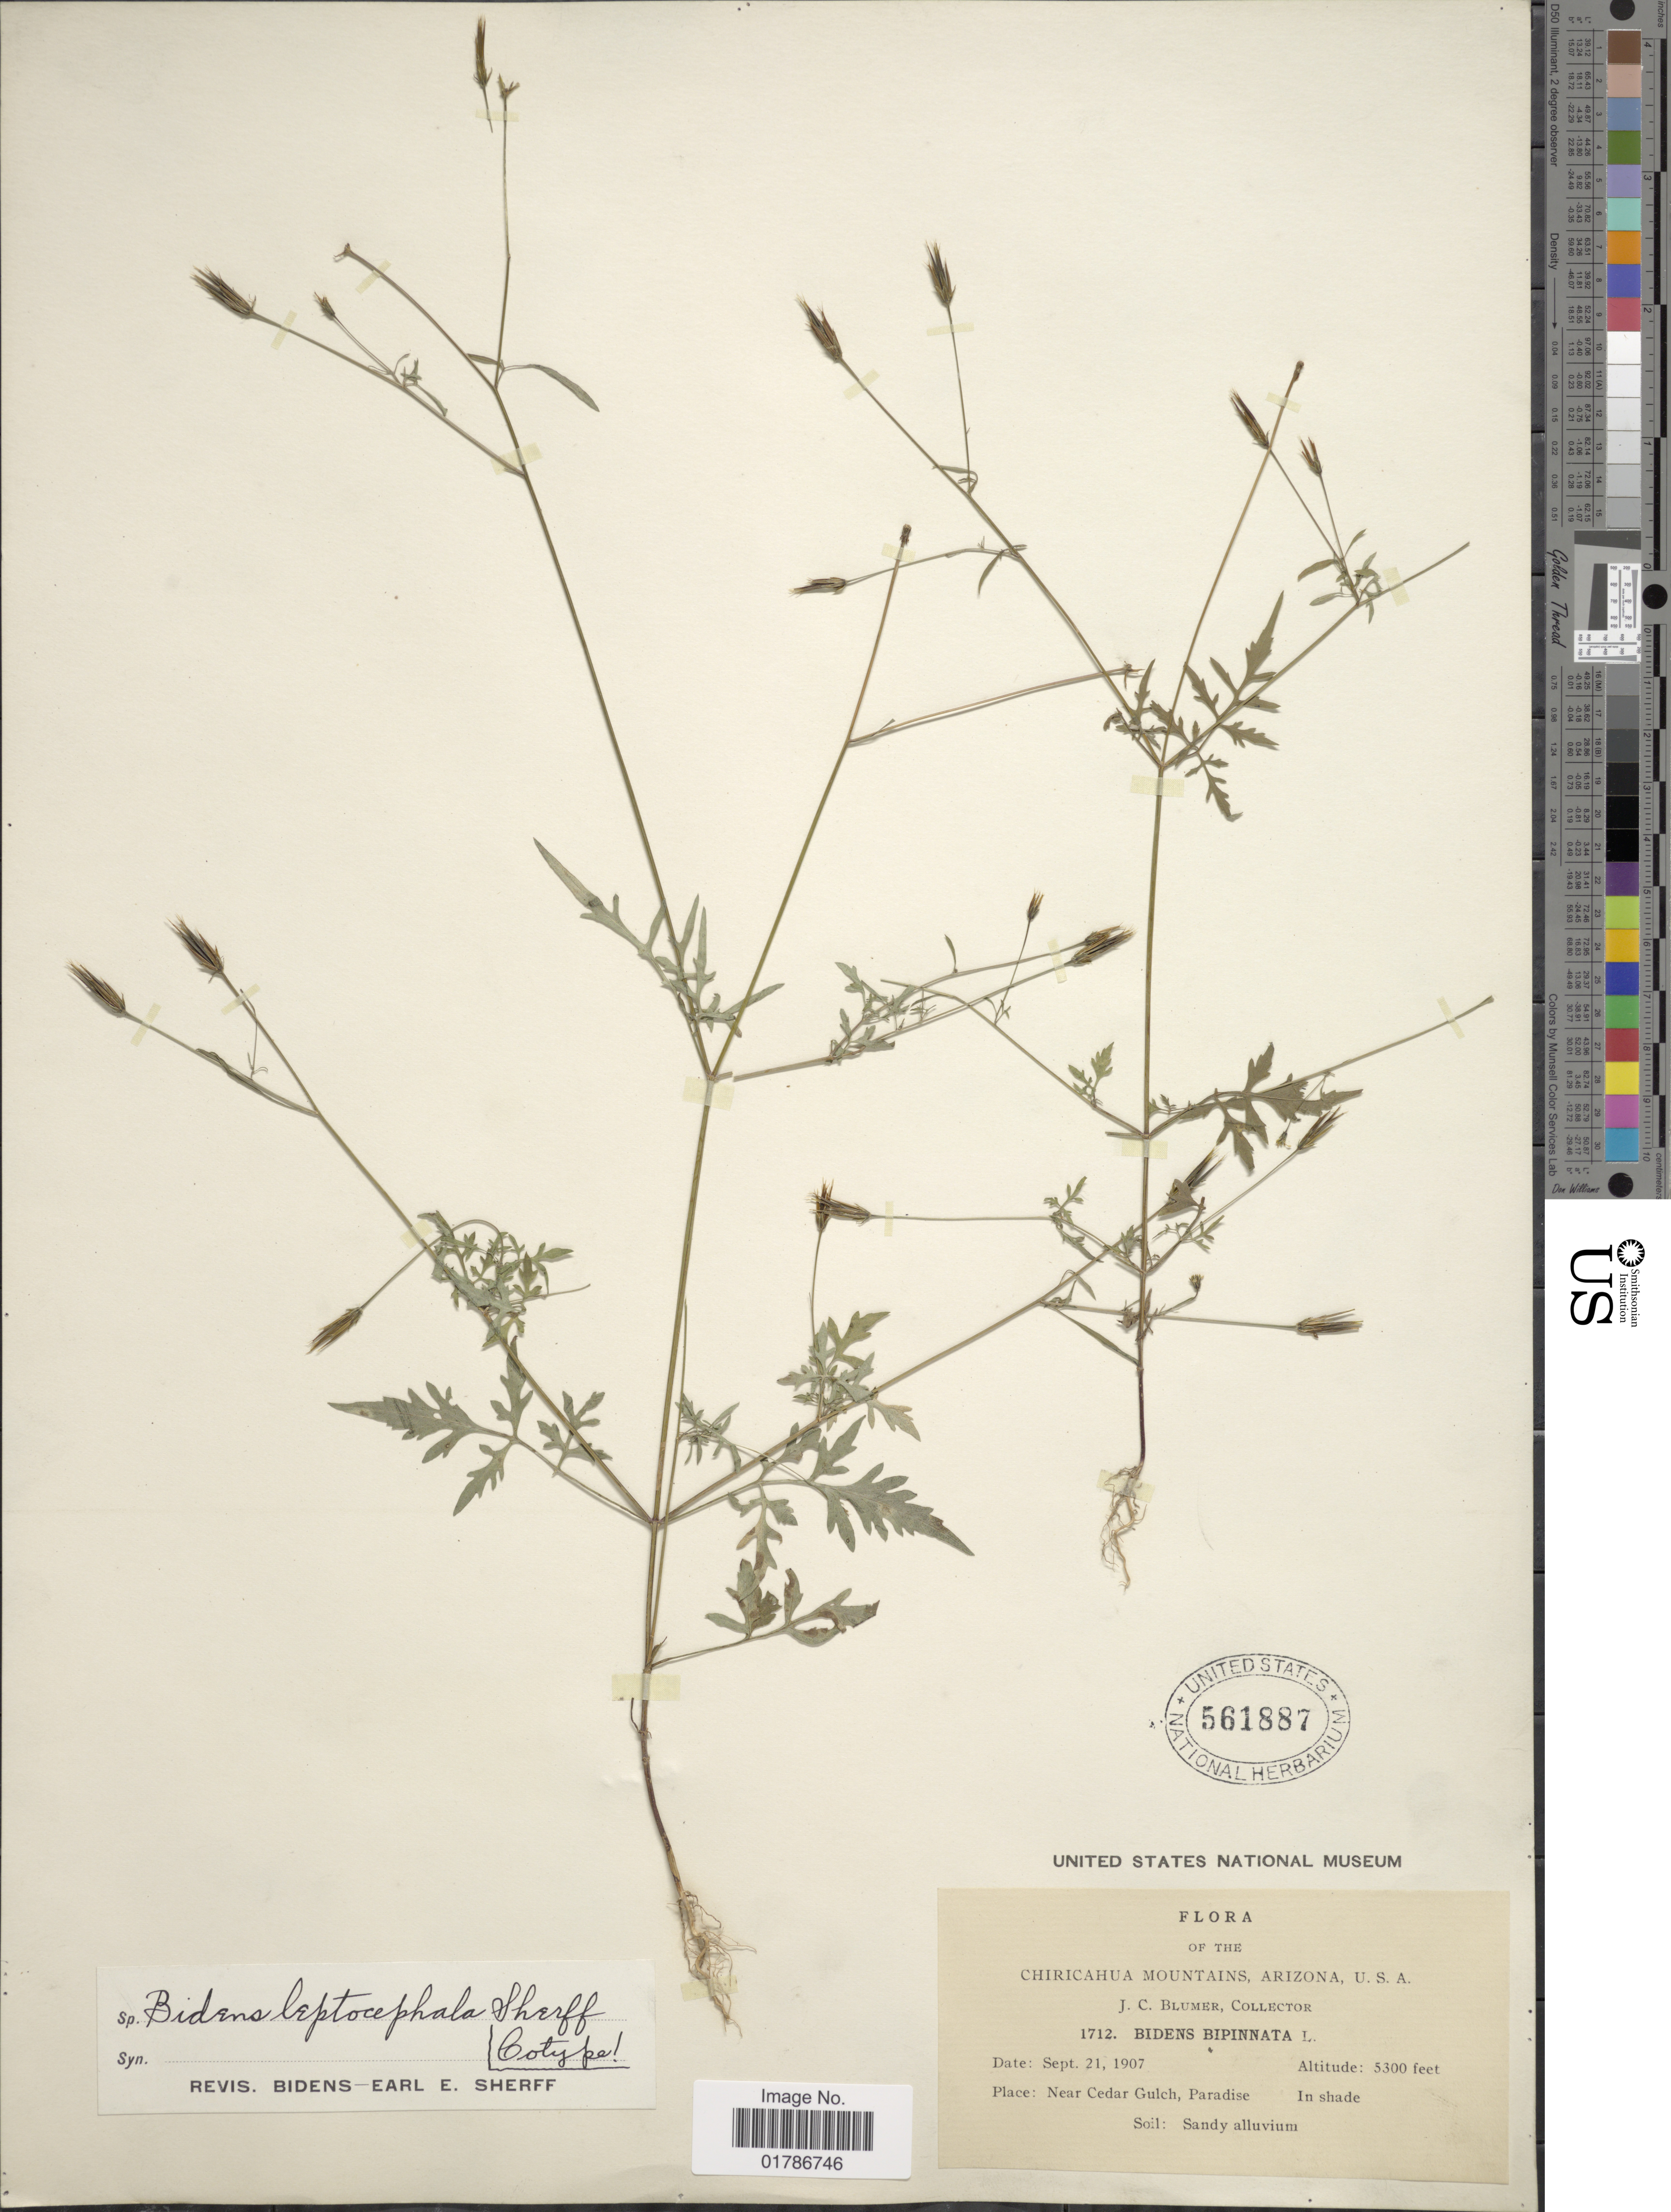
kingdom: Plantae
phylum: Tracheophyta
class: Magnoliopsida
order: Asterales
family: Asteraceae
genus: Bidens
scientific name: Bidens leptocephala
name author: Sherff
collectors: J. C. Blumer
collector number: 1712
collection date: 1907-09-21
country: United States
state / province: Arizona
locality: Chiricahua Mountains, near Cedar Gulch, Paradise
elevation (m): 1615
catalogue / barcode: US 561887